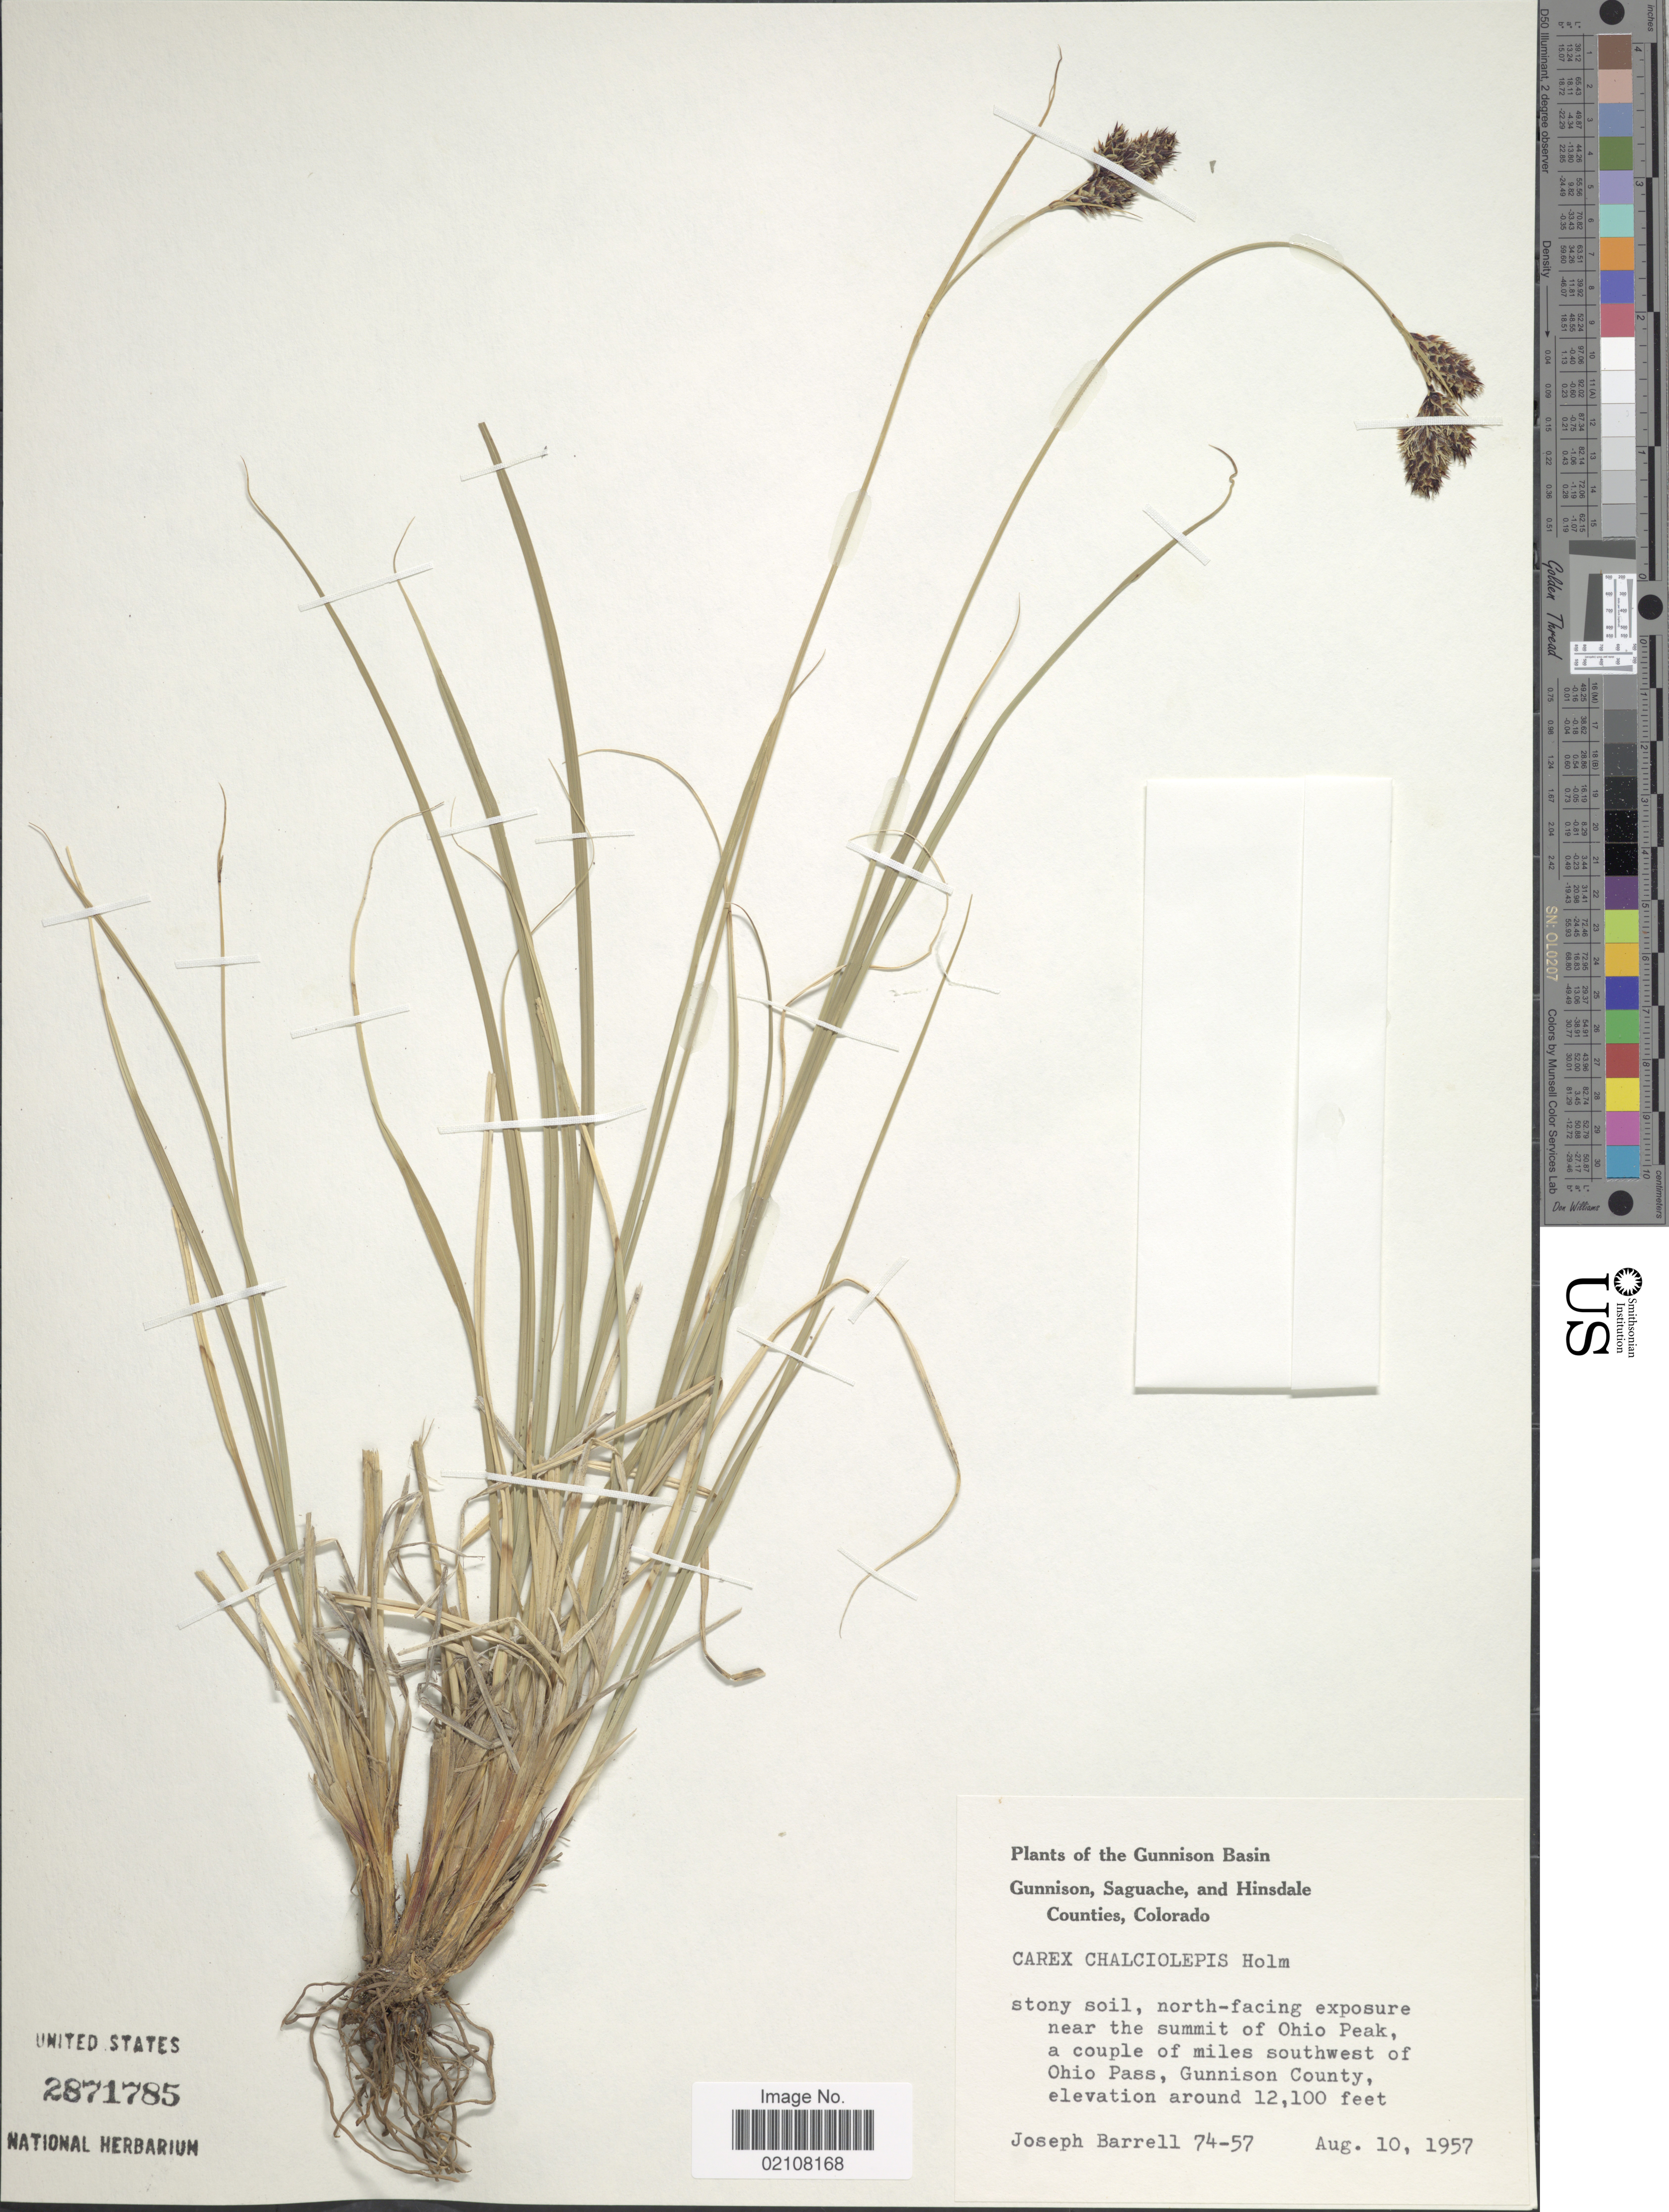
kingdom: Plantae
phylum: Tracheophyta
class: Liliopsida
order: Poales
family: Cyperaceae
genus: Carex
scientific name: Carex chalciolepis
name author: Holm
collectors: J. Barrell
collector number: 74-57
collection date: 1957-08-10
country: United States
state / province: Colorado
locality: Gunnison Basin, Gunnison, Saguache, and Hinsdale Counties, north-facing exposure near the summit of Ohio Peak, a couple of miles southwest of Ohio Pass, Gunnison County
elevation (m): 3688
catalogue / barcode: US 2871785